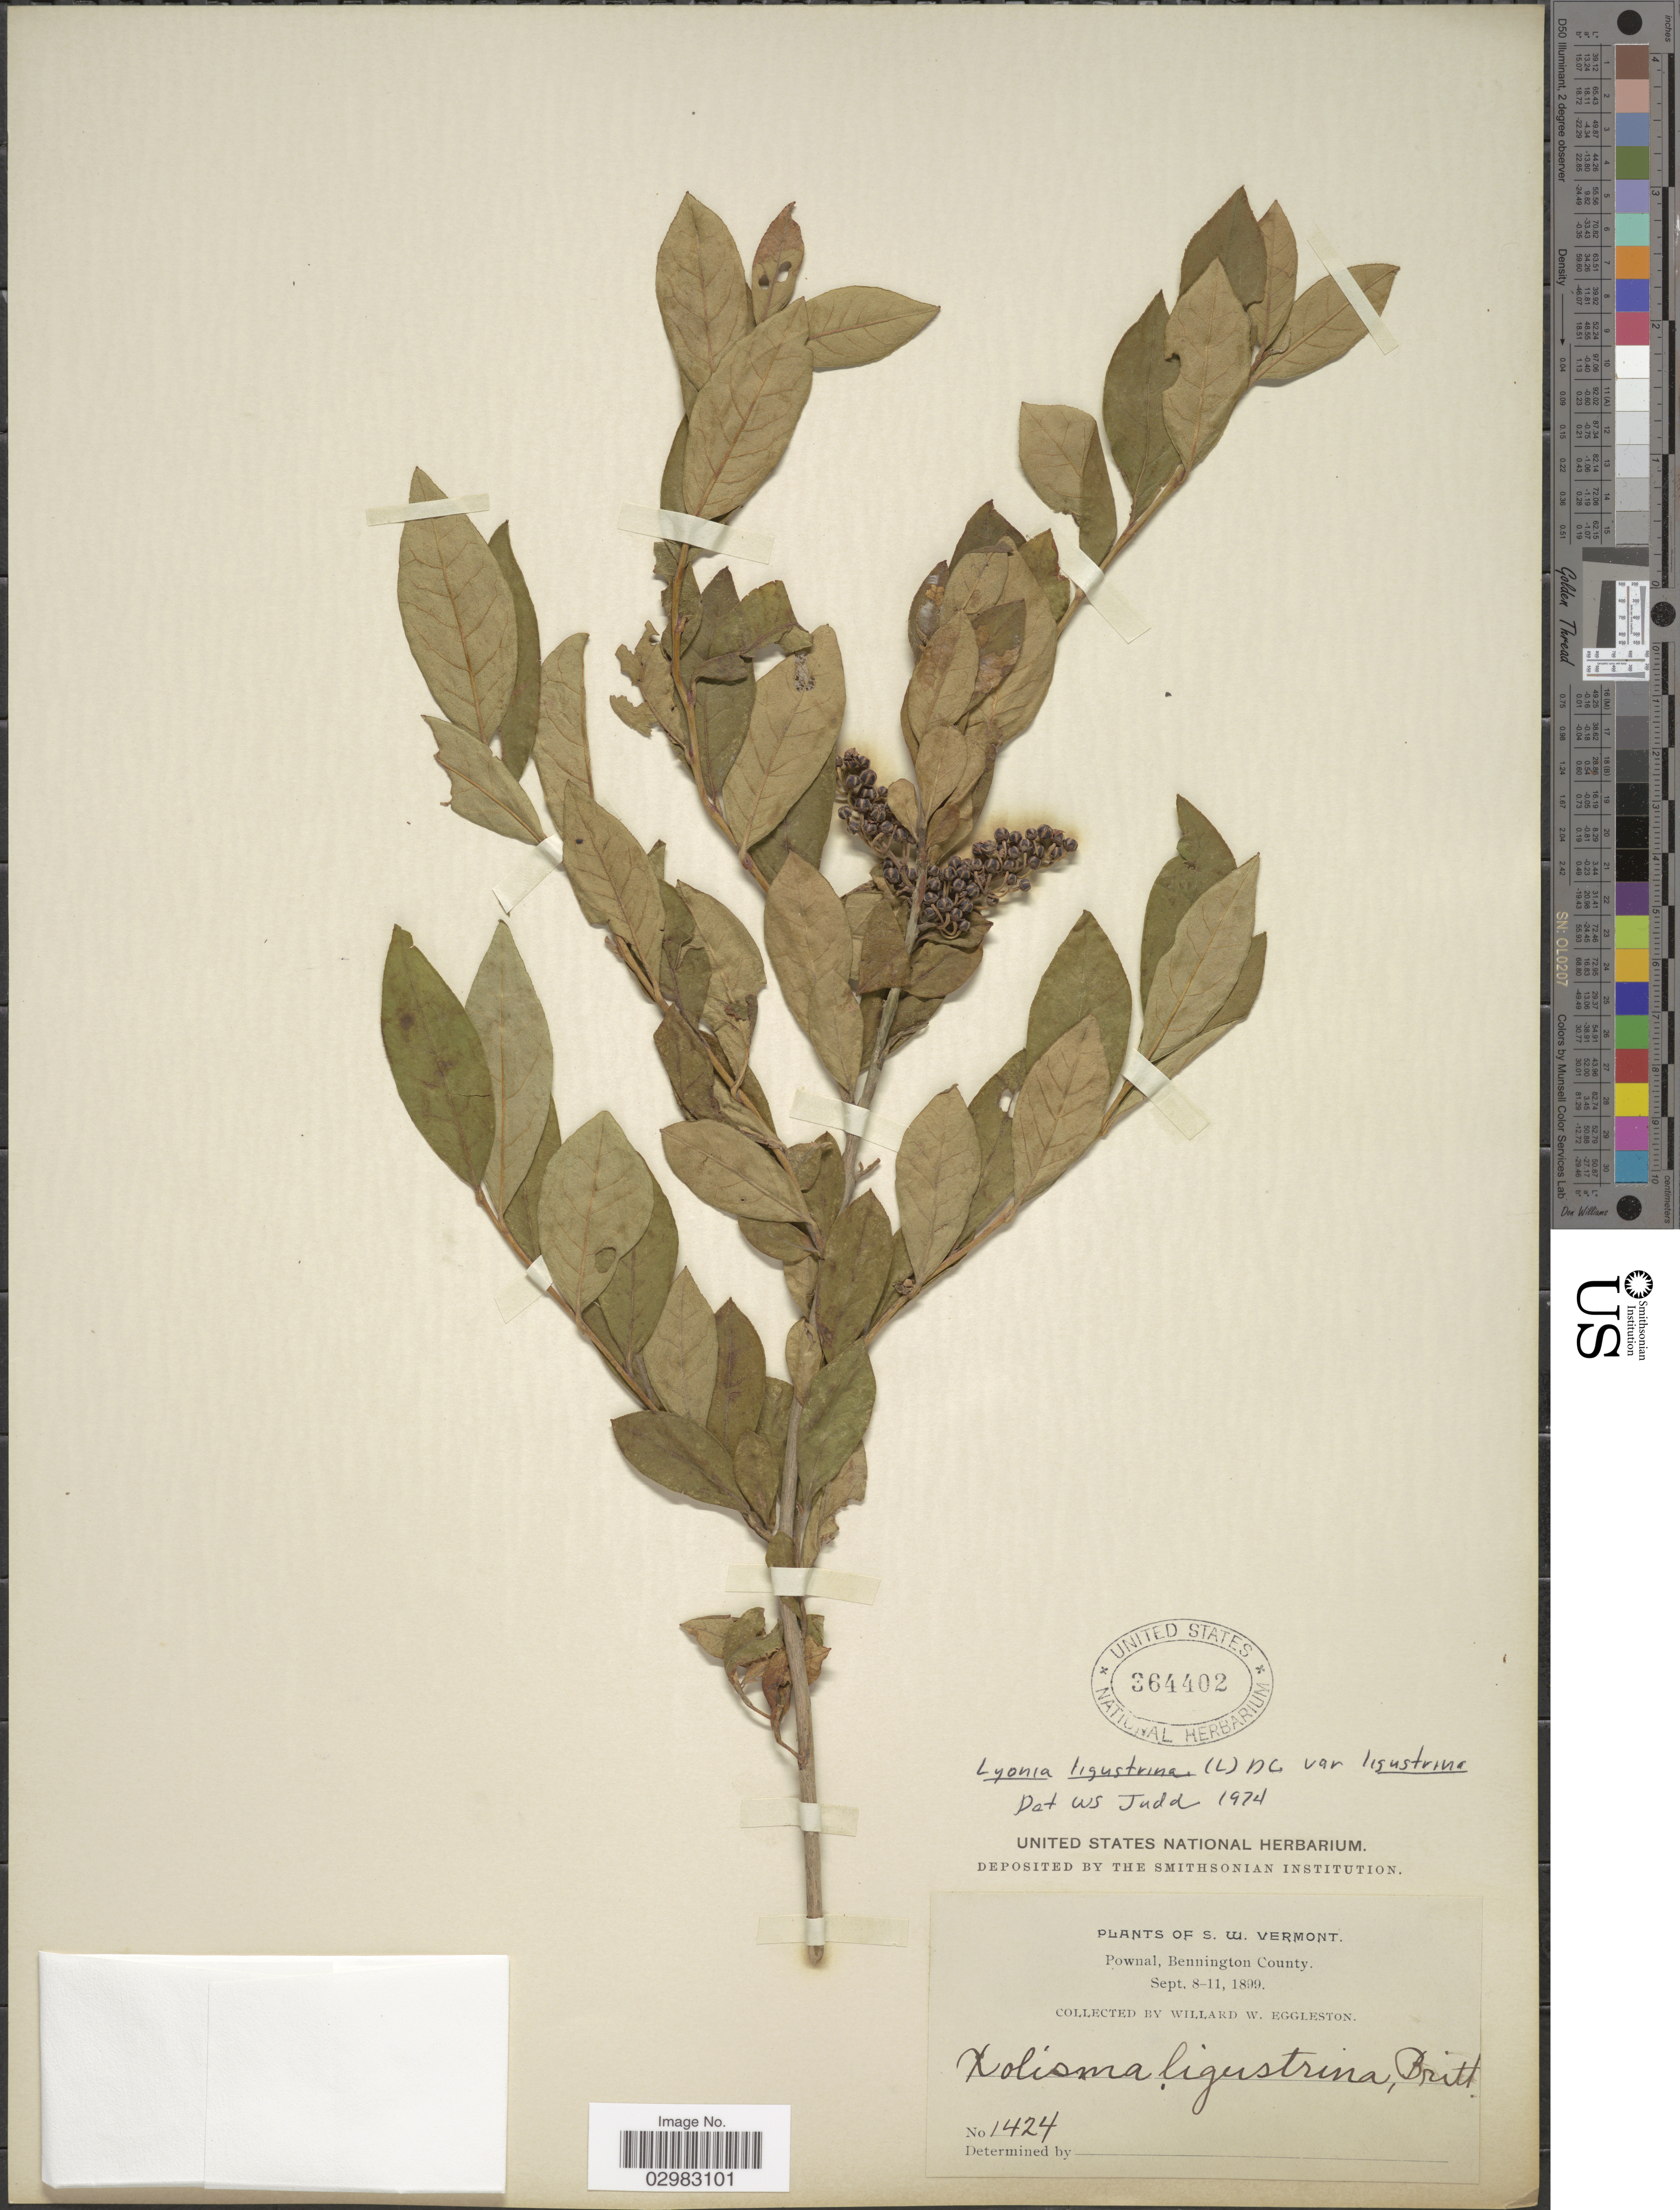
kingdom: Plantae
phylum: Tracheophyta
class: Magnoliopsida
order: Ericales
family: Ericaceae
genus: Lyonia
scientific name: Lyonia ligustrina var. ligustrina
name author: (L.) DC.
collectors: W. W. Eggleston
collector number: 1424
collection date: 1899-09-08/1899-09-11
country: United States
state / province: Vermont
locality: S.W. Vermont. Pownal, Bennington County.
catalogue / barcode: US 364402